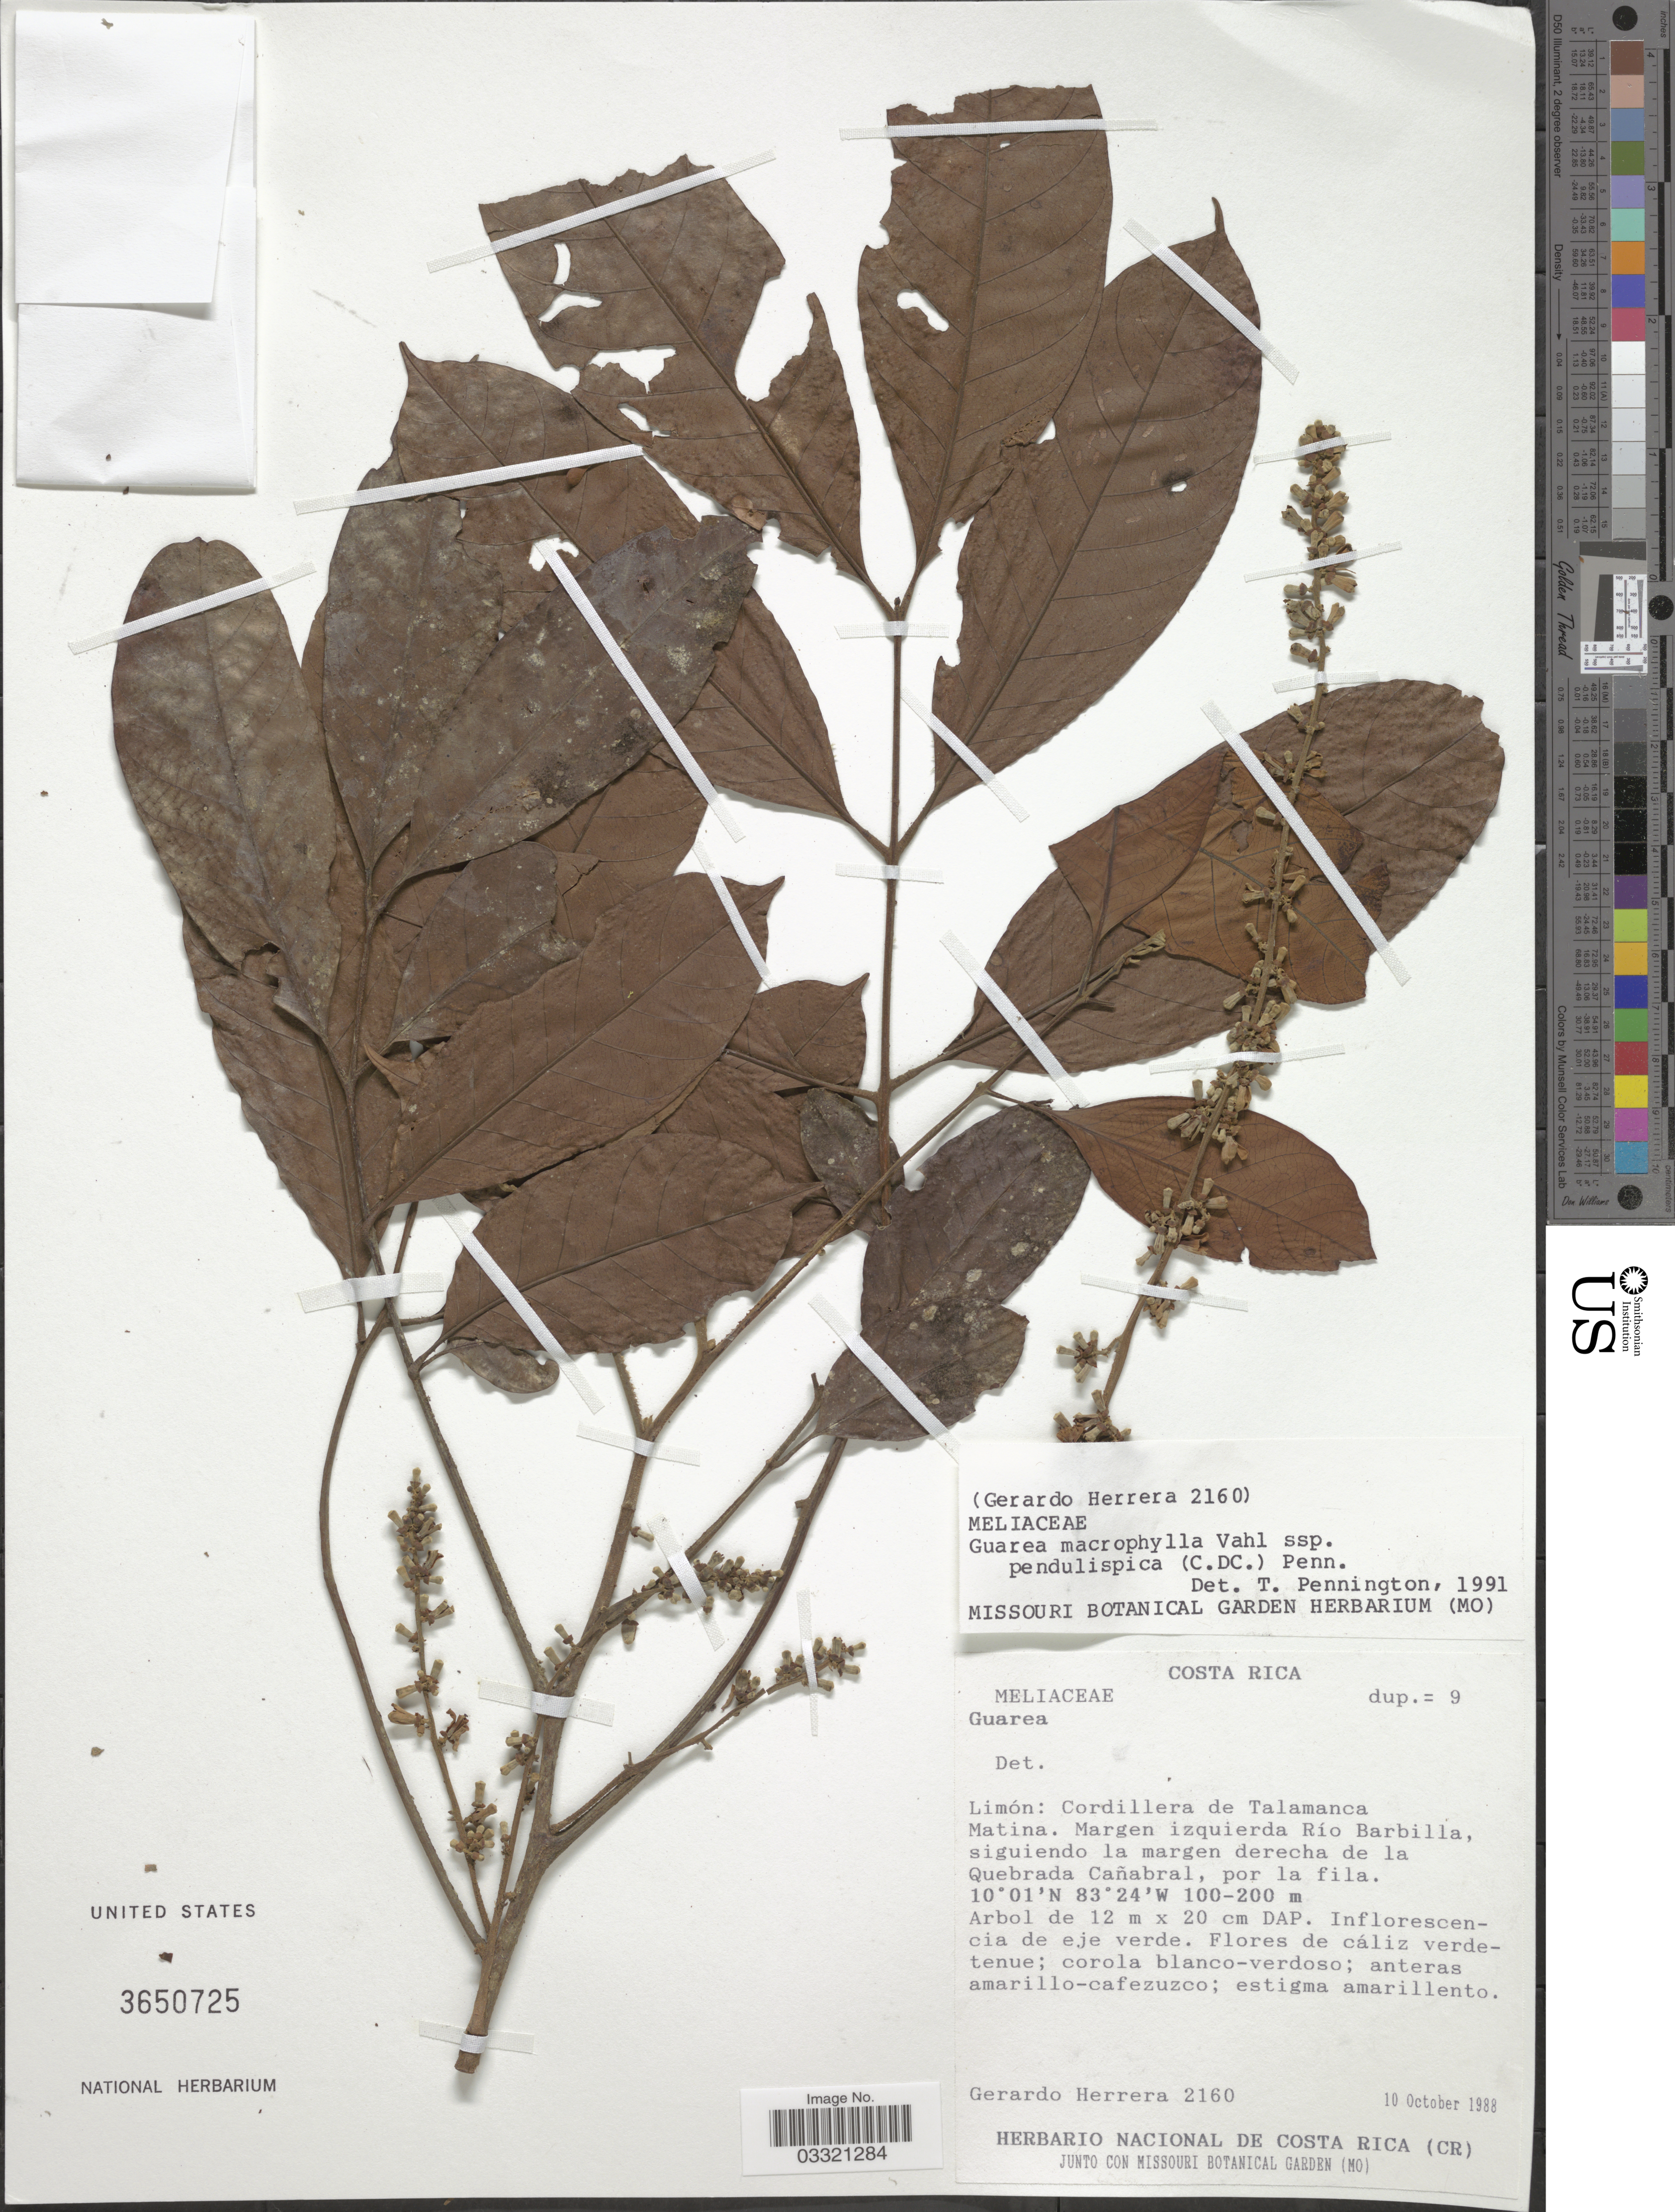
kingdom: Plantae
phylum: Tracheophyta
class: Magnoliopsida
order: Sapindales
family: Meliaceae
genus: Guarea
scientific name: Guarea macrophylla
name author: Vahl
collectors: G. Herrera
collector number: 2160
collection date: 1988-10-10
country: Costa Rica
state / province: Limón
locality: Cordillera de Talamanca Matina. Margen izquierda Río Barbilla, siguiendo la margen derecha de la Quebrada Cañabral, por la fila.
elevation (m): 100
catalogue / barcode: US 3650725